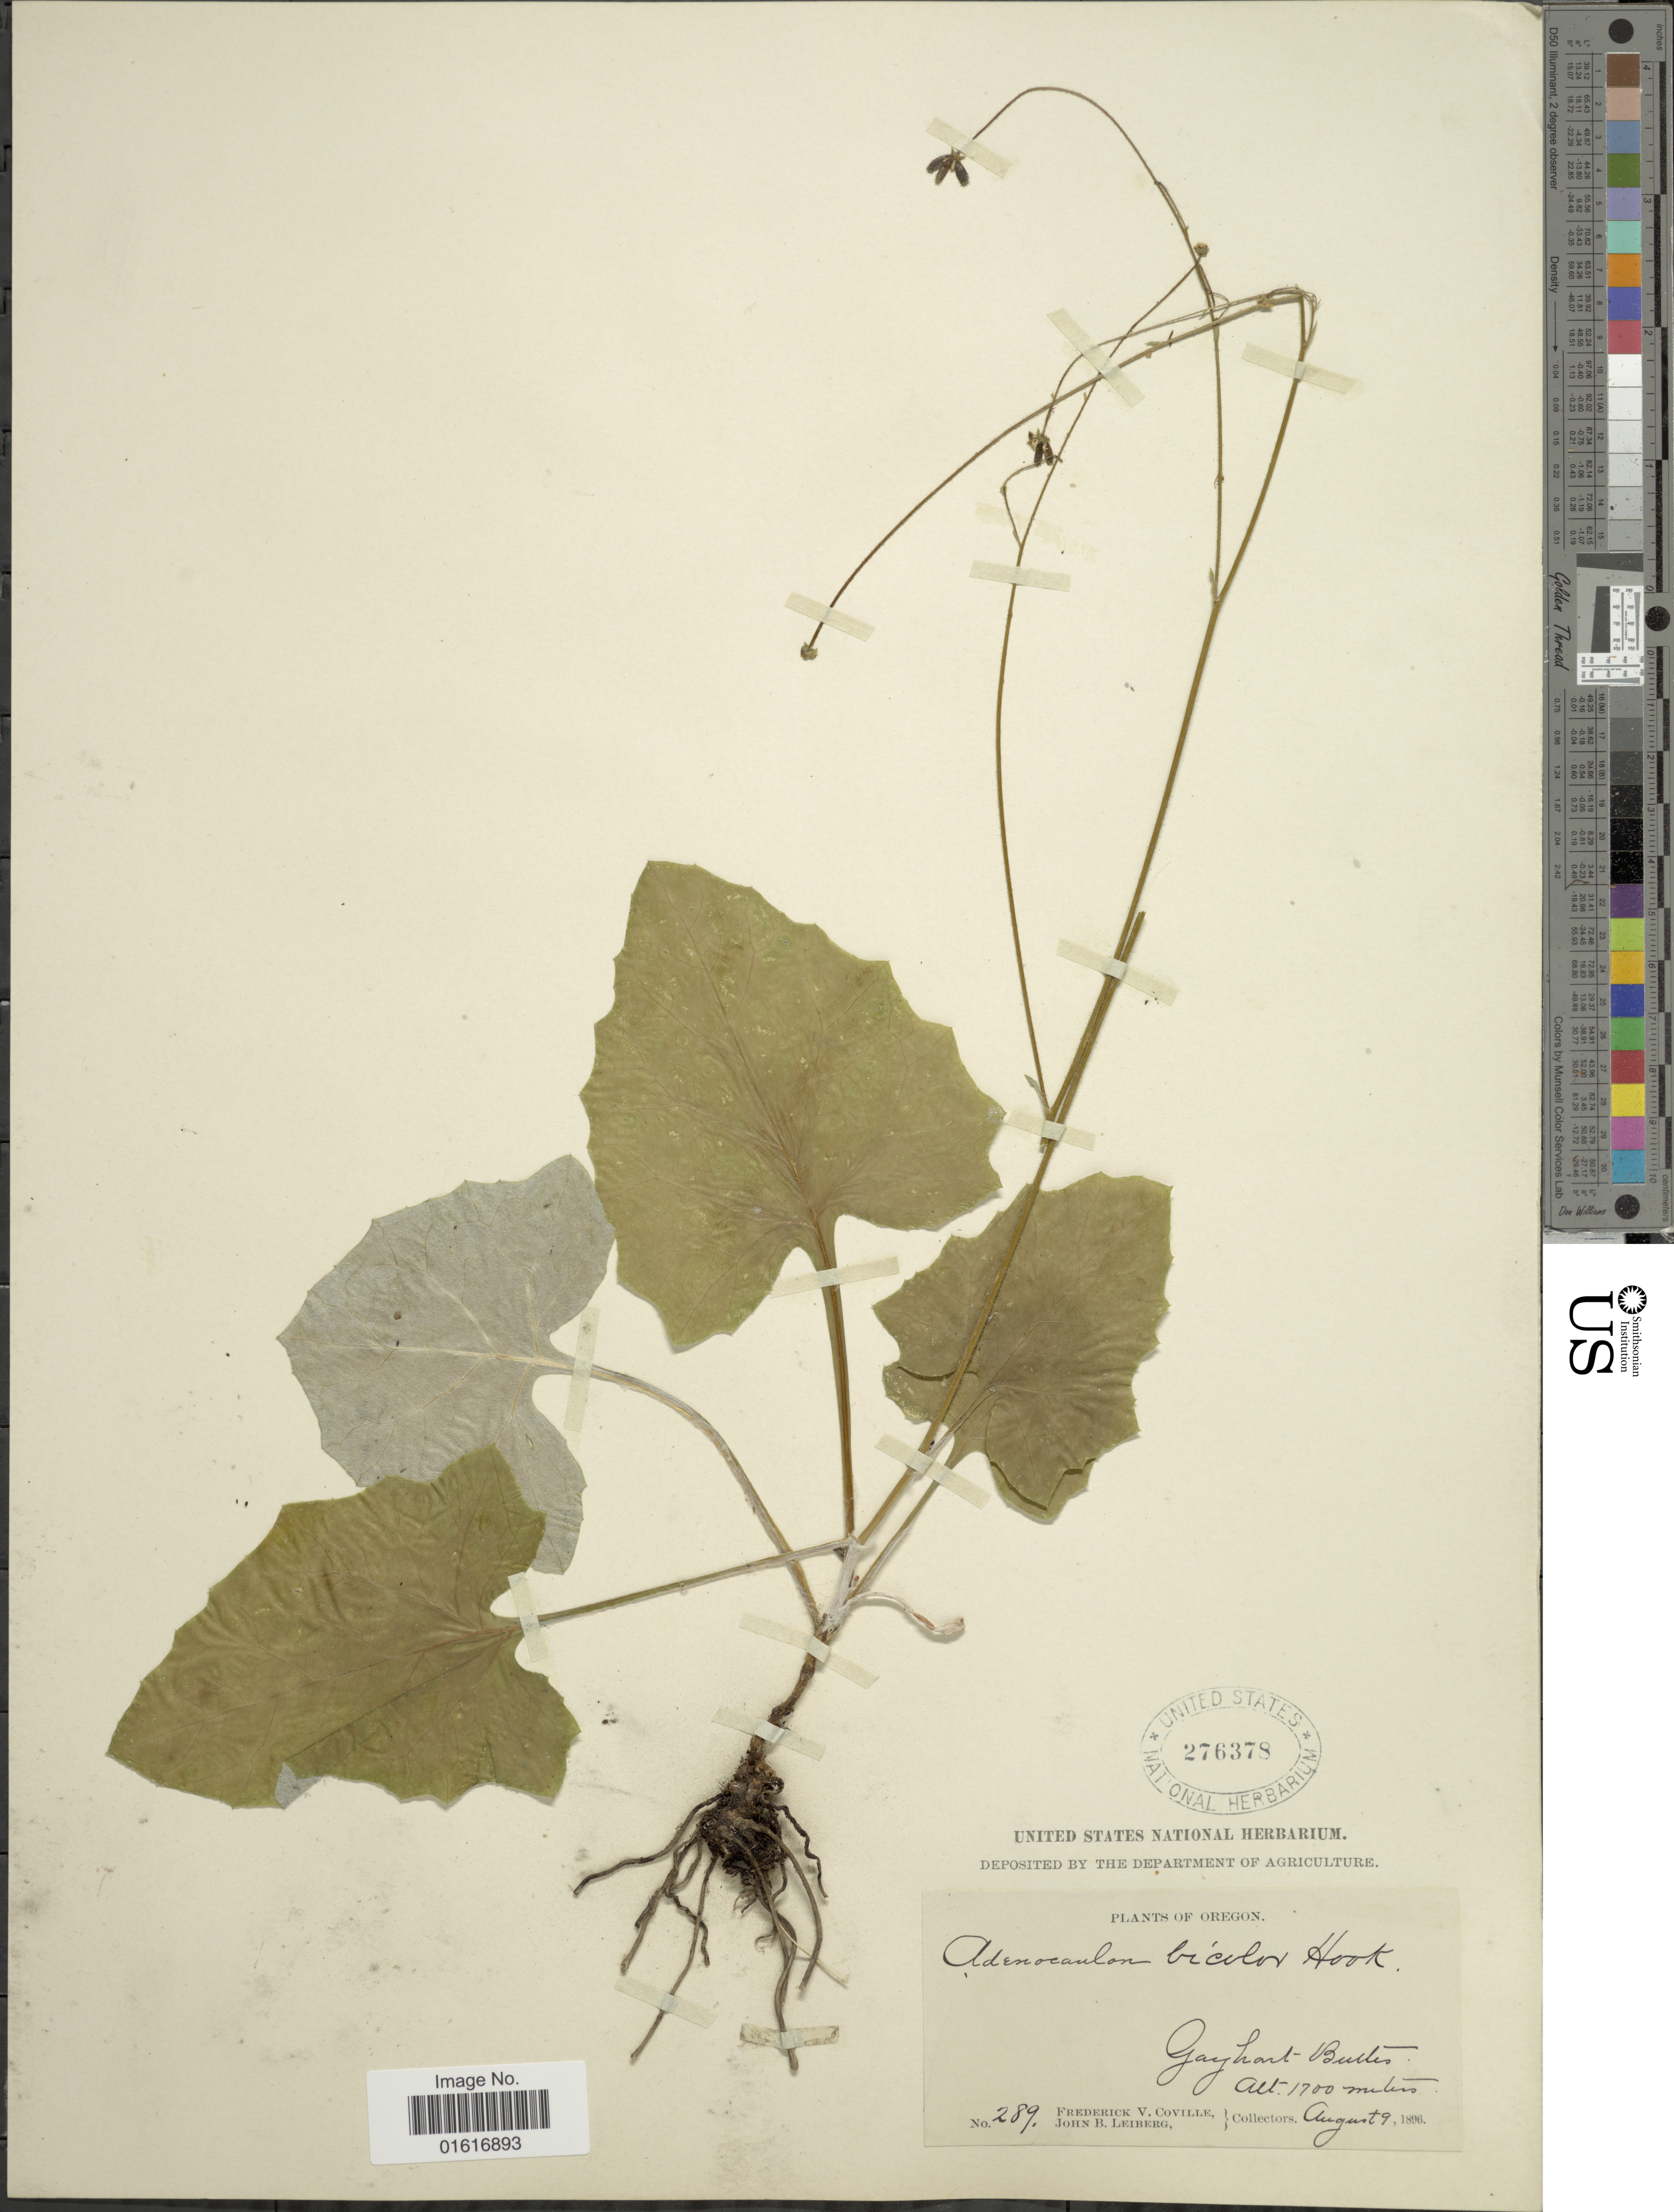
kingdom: Plantae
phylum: Tracheophyta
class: Magnoliopsida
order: Asterales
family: Asteraceae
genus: Adenocaulon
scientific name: Adenocaulon bicolor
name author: Hook.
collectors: F. V. Coville & J. B. Leiberg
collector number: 289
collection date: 1896-08-09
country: United States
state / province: Oregon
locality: Gayhart Buttes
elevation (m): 1700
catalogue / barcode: US 276378